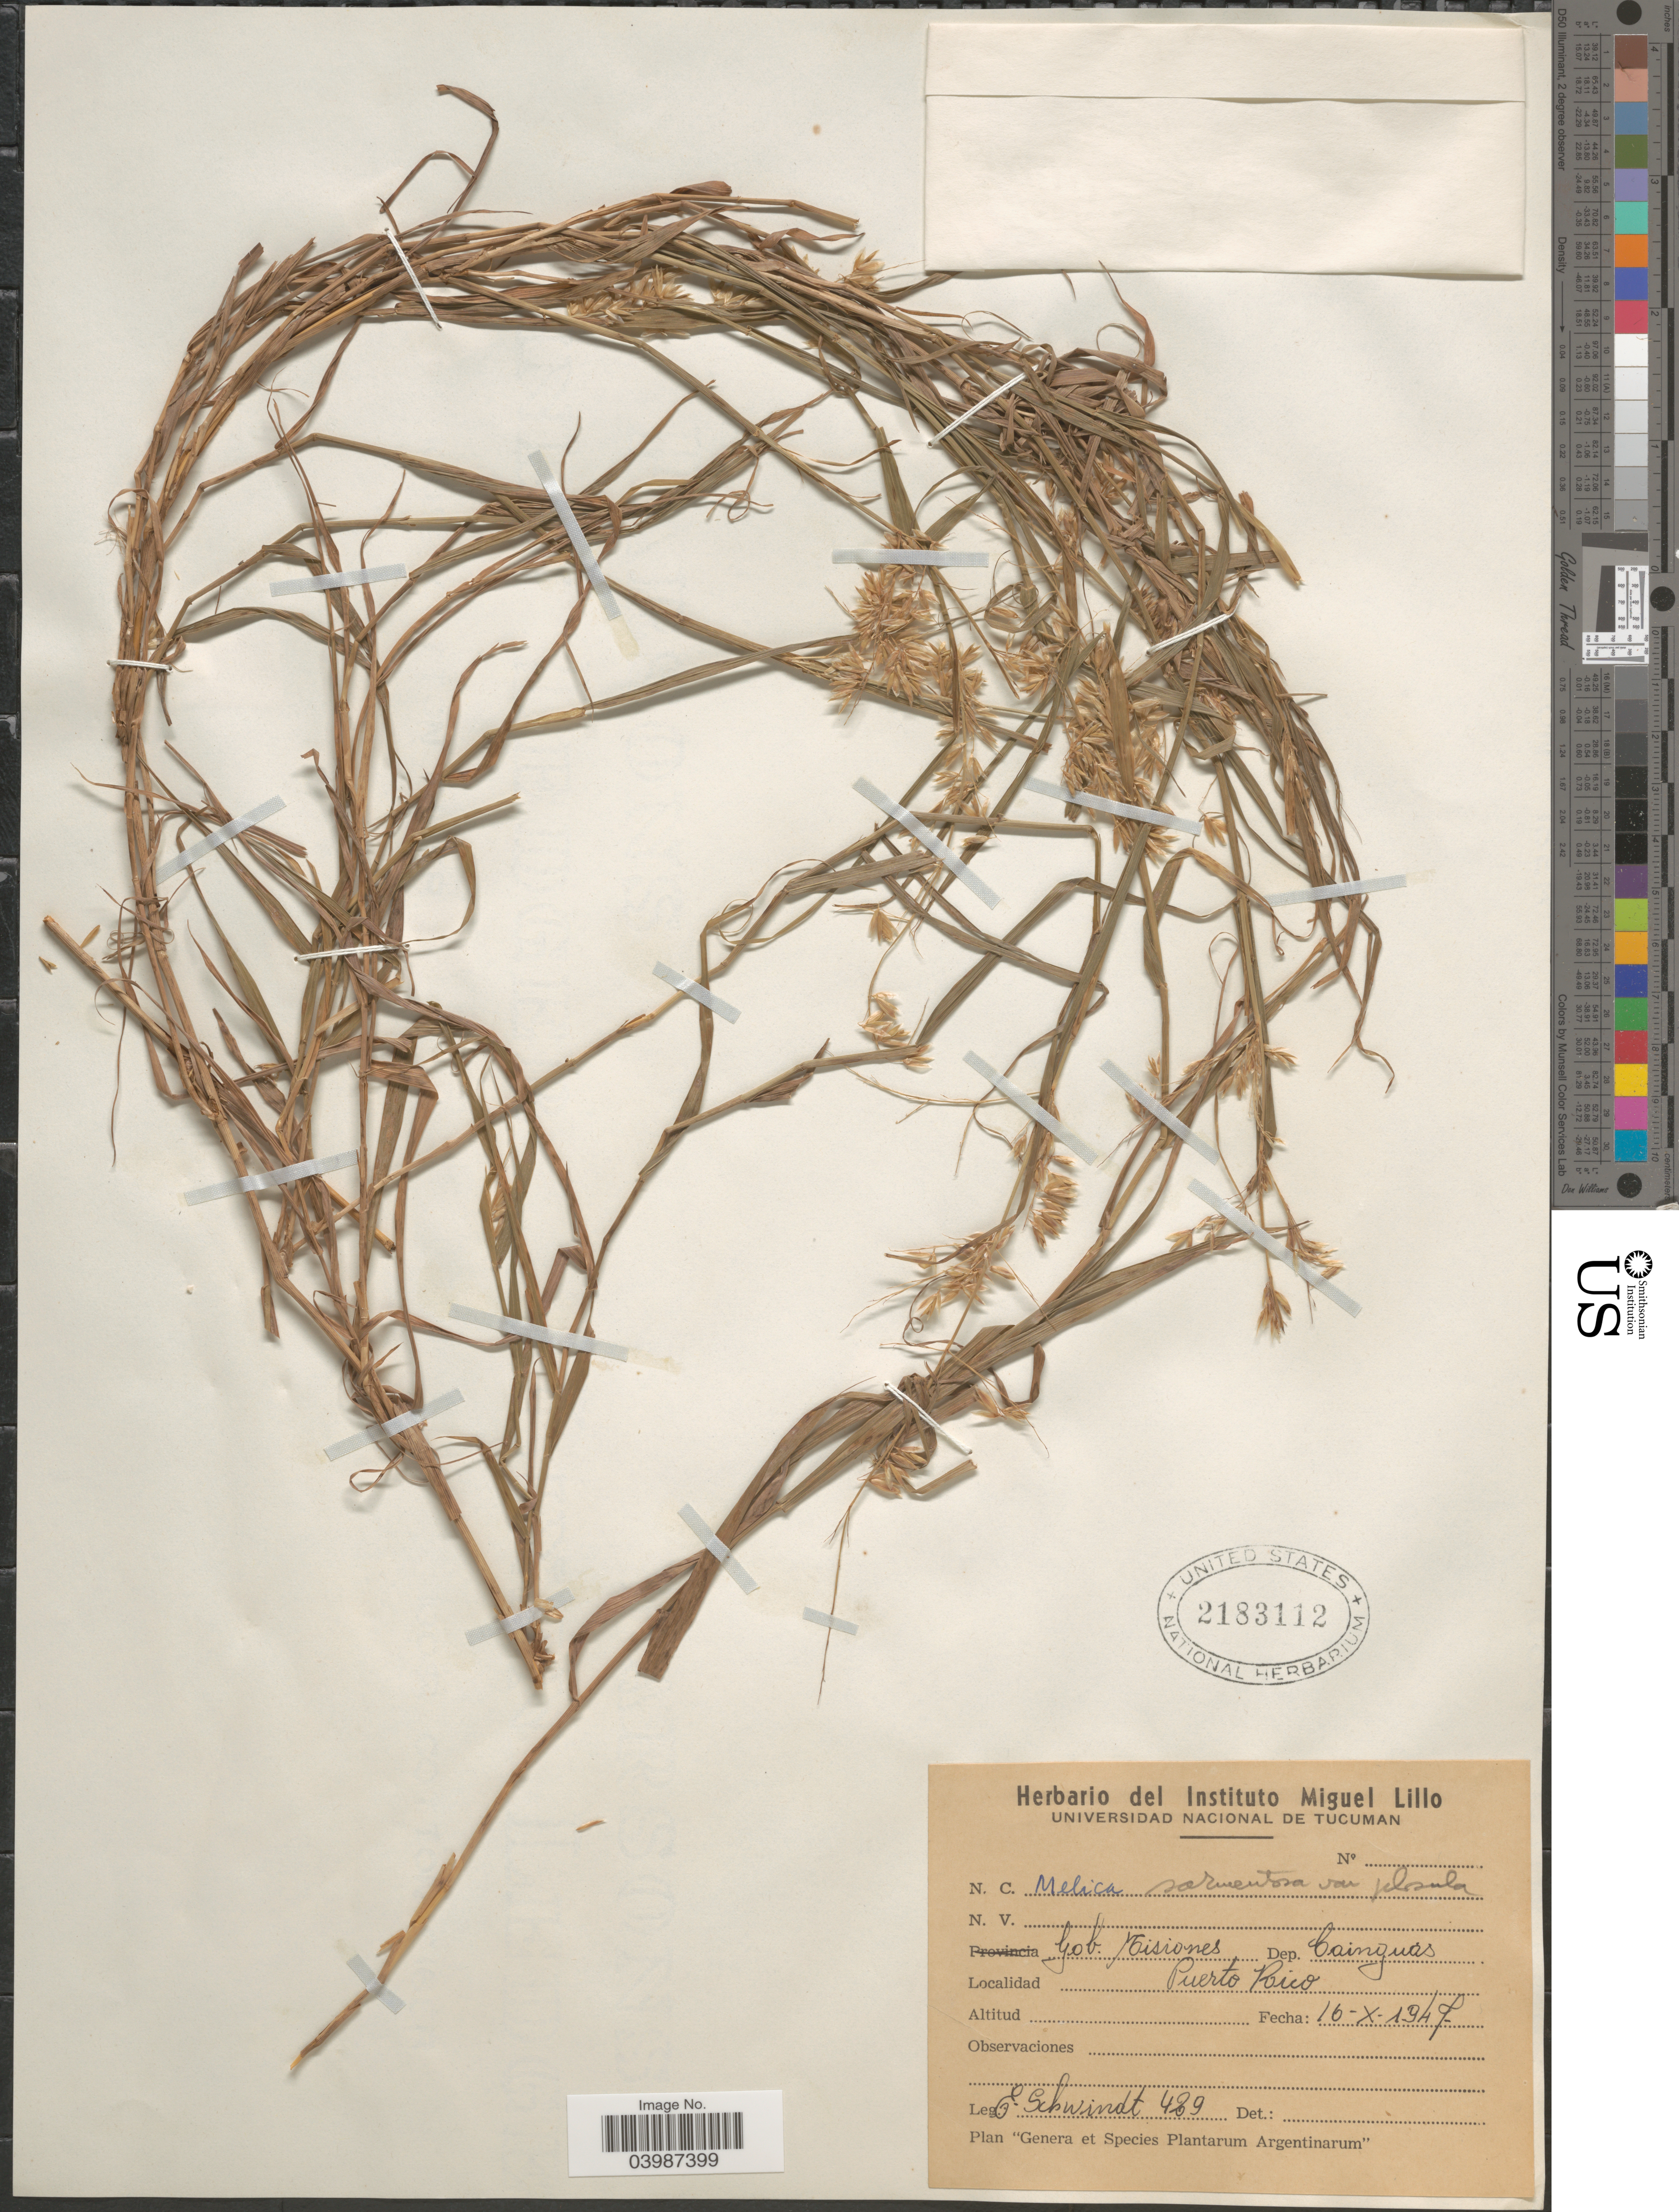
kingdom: Plantae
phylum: Tracheophyta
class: Liliopsida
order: Poales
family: Poaceae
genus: Melica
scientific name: Melica sarmentosa var. pilosula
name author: Döll in Mart.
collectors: E. Schwindt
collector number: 489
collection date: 1947-10-16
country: Argentina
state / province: Misiones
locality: Gob. Misiones. Dep. Cainguas. Puerto Rico.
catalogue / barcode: US 2183112